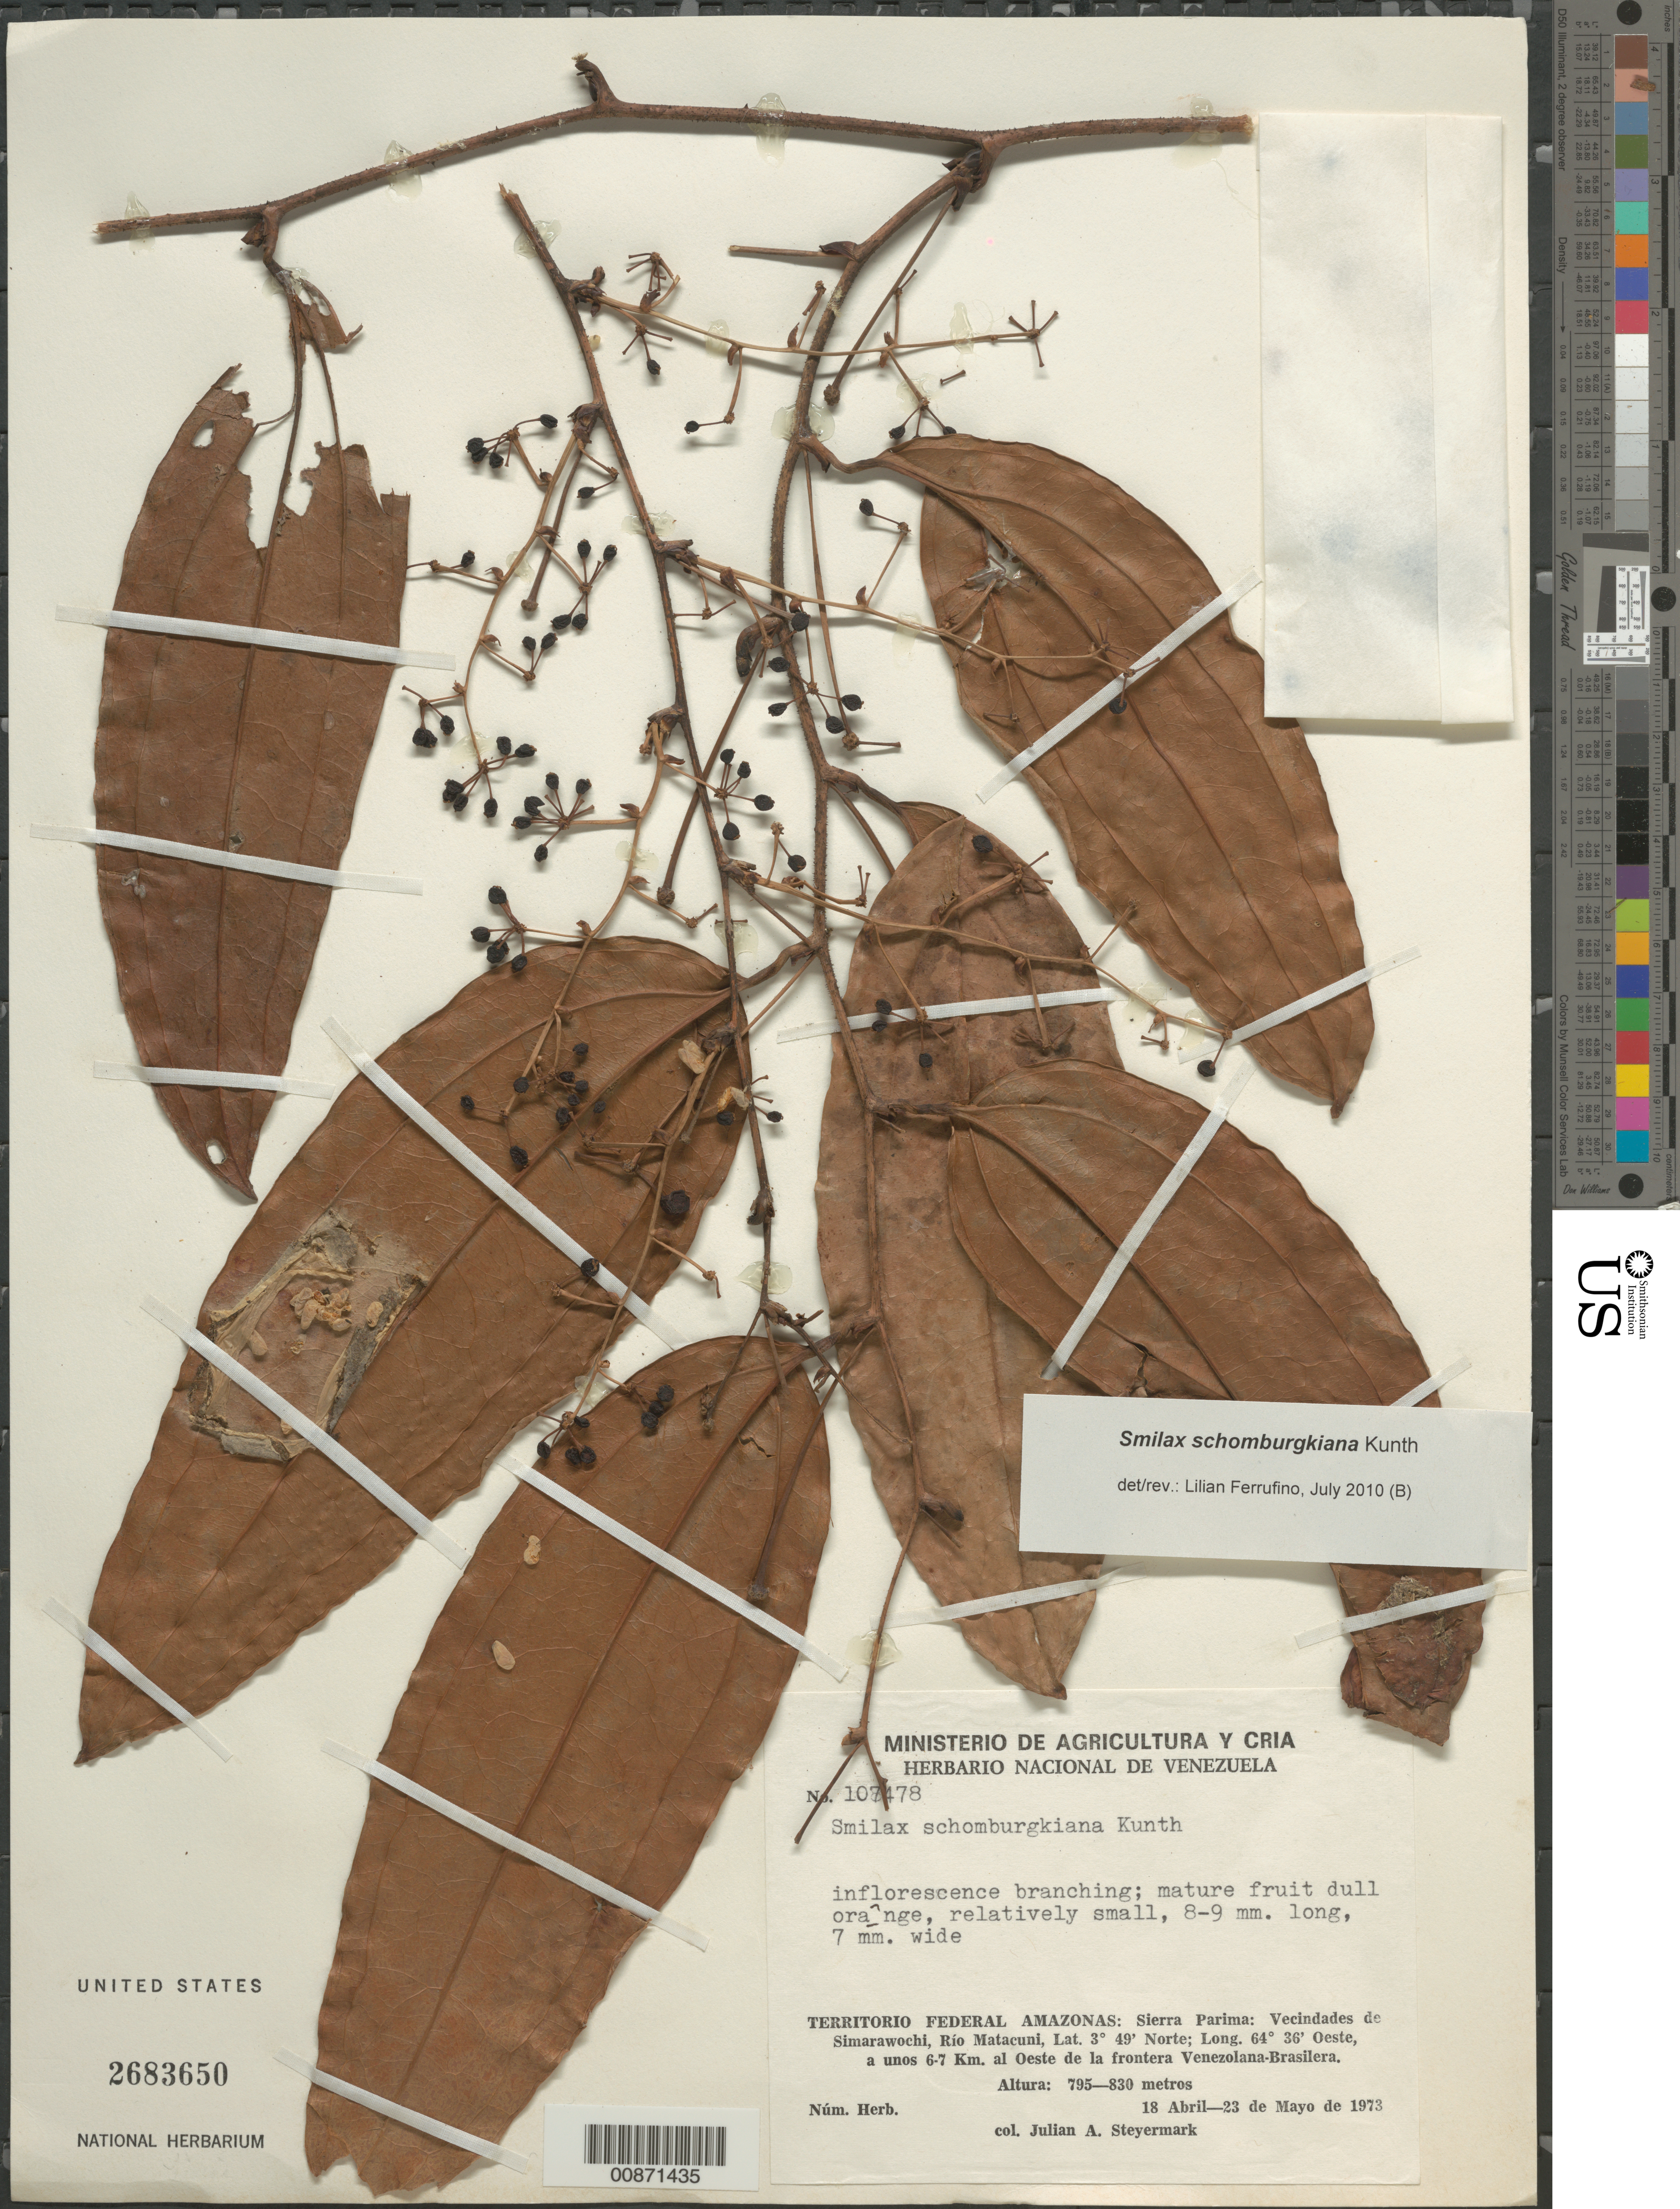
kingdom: Plantae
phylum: Tracheophyta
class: Liliopsida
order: Liliales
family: Smilacaceae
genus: Smilax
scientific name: Smilax schomburgkiana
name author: Kunth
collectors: J. Steyermark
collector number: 107478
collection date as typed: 18-Apr-73 to 23-May-73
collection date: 1973-04-18/1973-05-23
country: Venezuela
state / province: Amazonas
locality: Sierra Parima; vec de Simarawochi, Río Matacuni, a unos 6-7 km al oeste de la frontera Venezolana-Brasilera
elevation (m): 795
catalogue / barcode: US 2683650